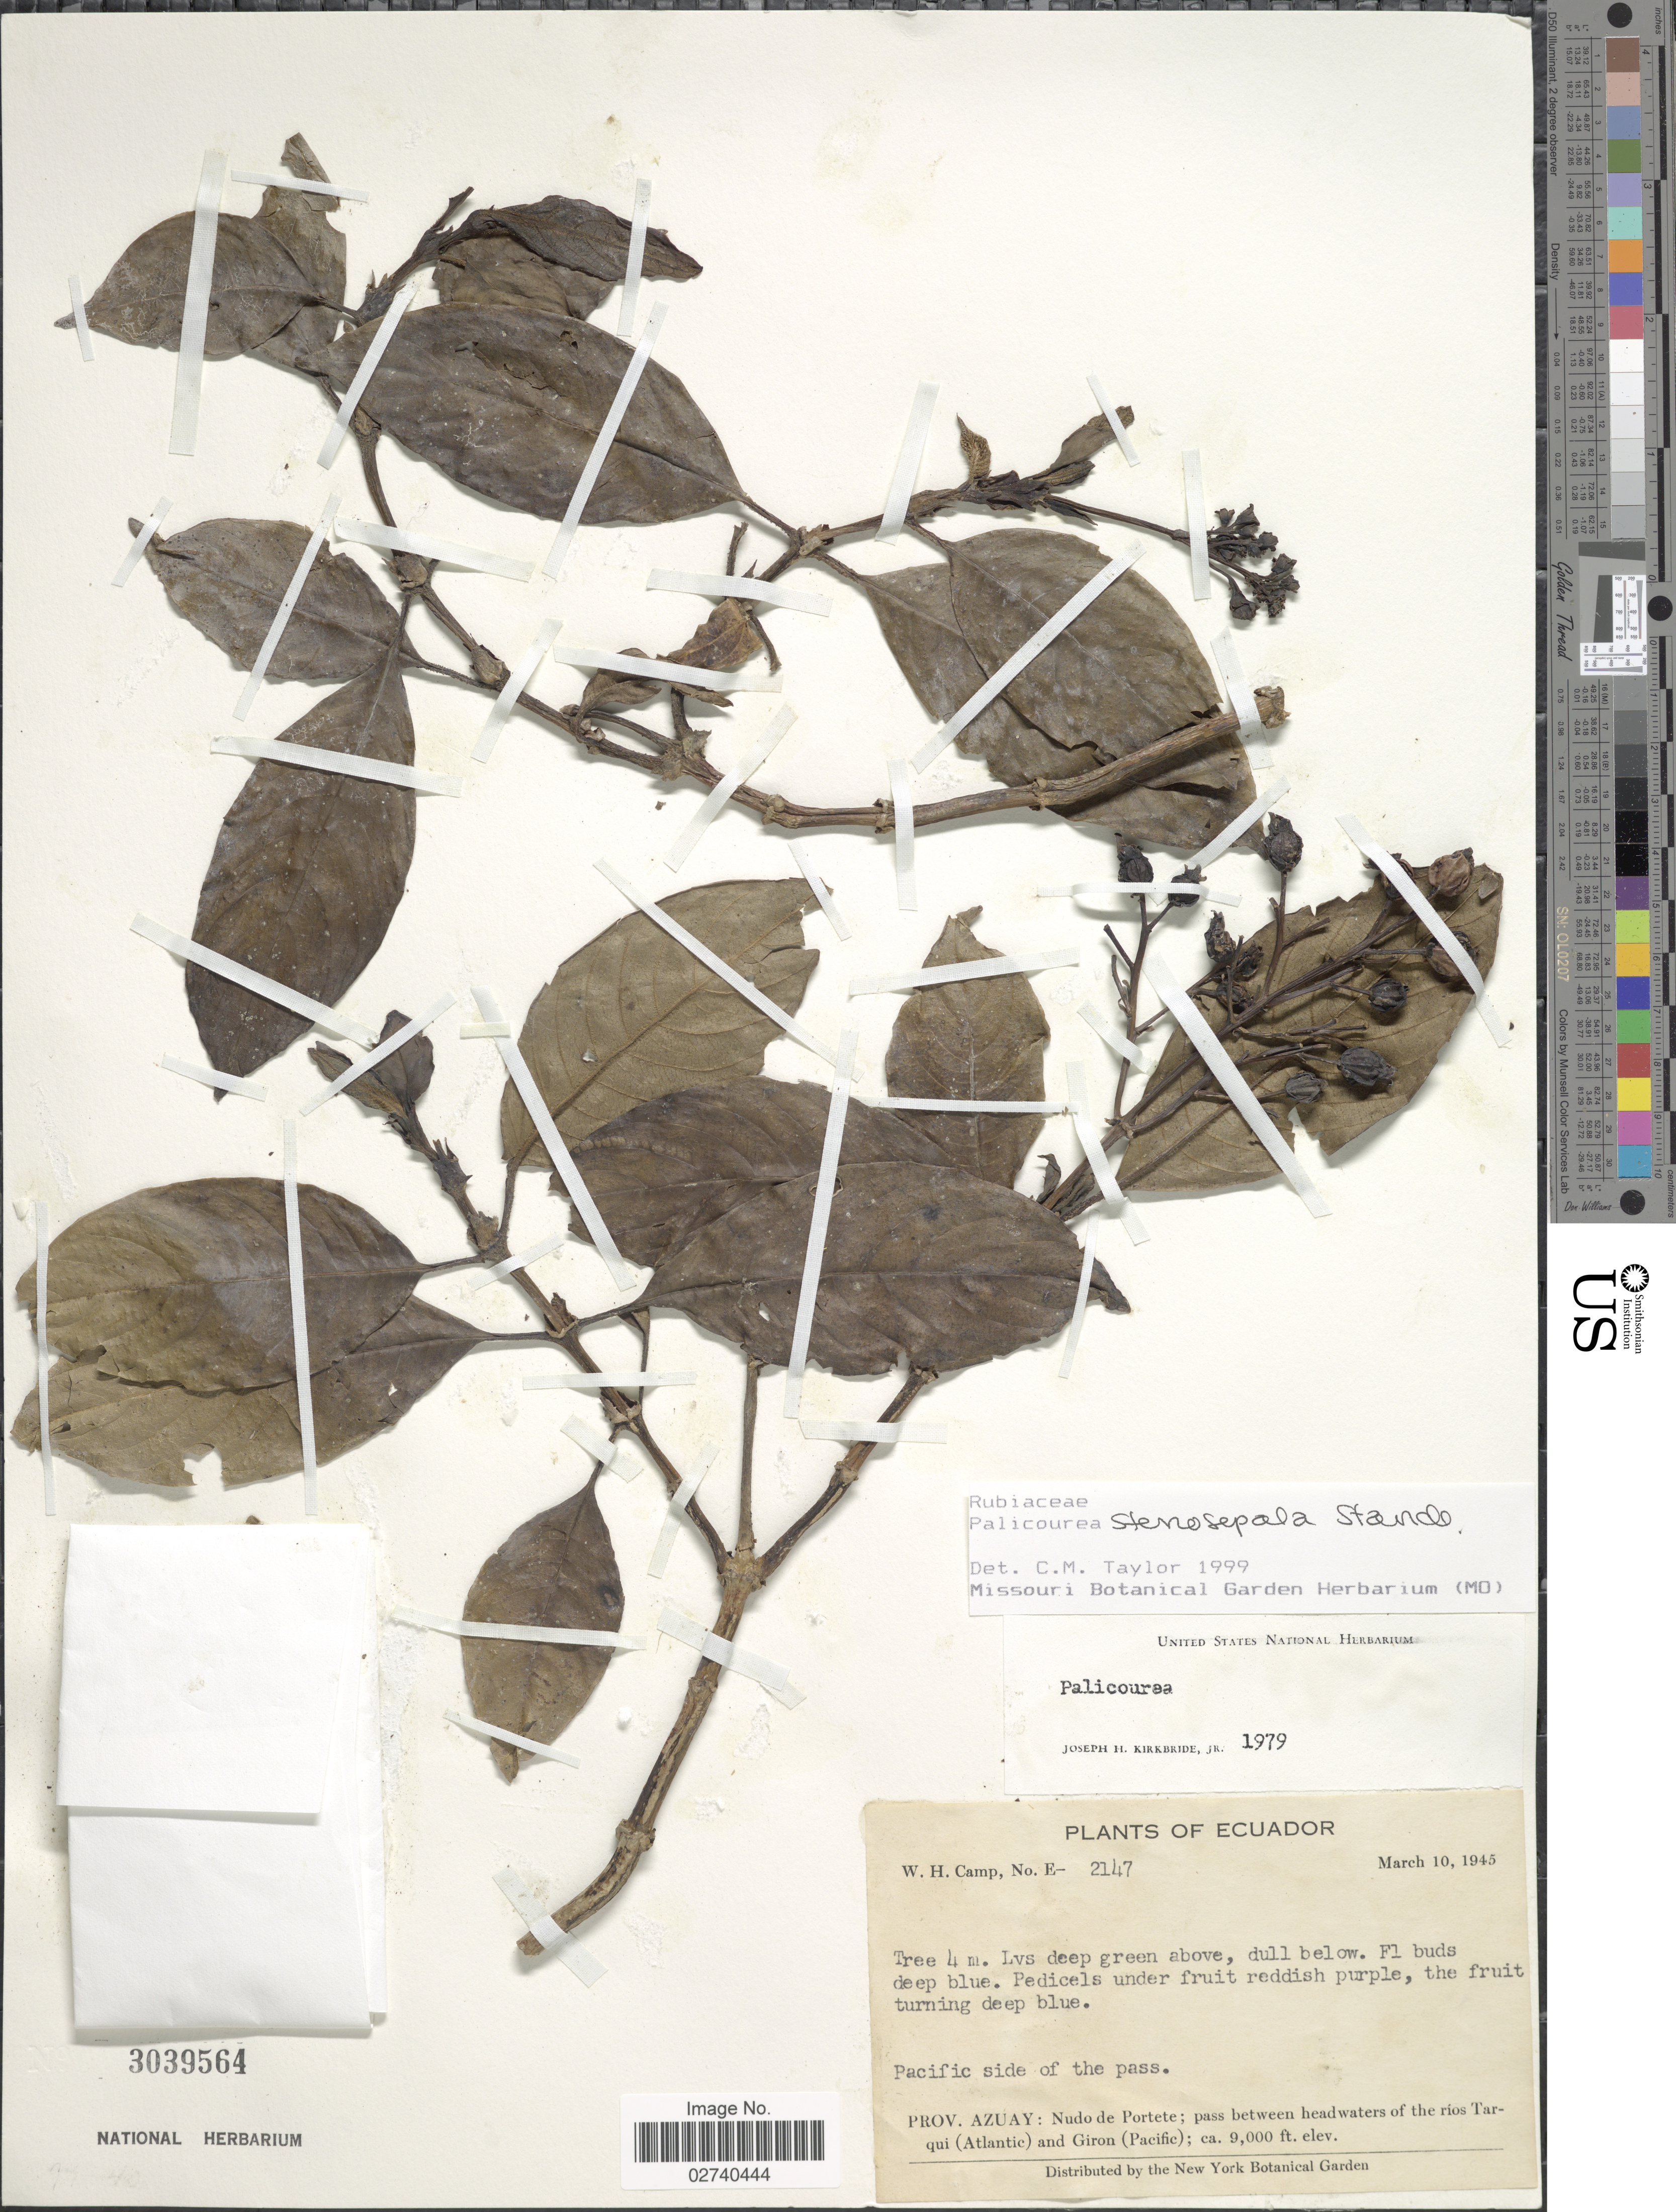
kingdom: Plantae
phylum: Tracheophyta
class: Magnoliopsida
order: Gentianales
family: Rubiaceae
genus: Palicourea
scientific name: Palicourea stenosepala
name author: Standl.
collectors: W. H. Camp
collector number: E-2147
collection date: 1945-03-10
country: Ecuador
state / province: Azuay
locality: Pacific side of the pass. Nudo de Portete; pass between headwaters of the rios Tarqui (Atlantic) and Giron (Pacific).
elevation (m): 2743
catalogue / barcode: US 3039564